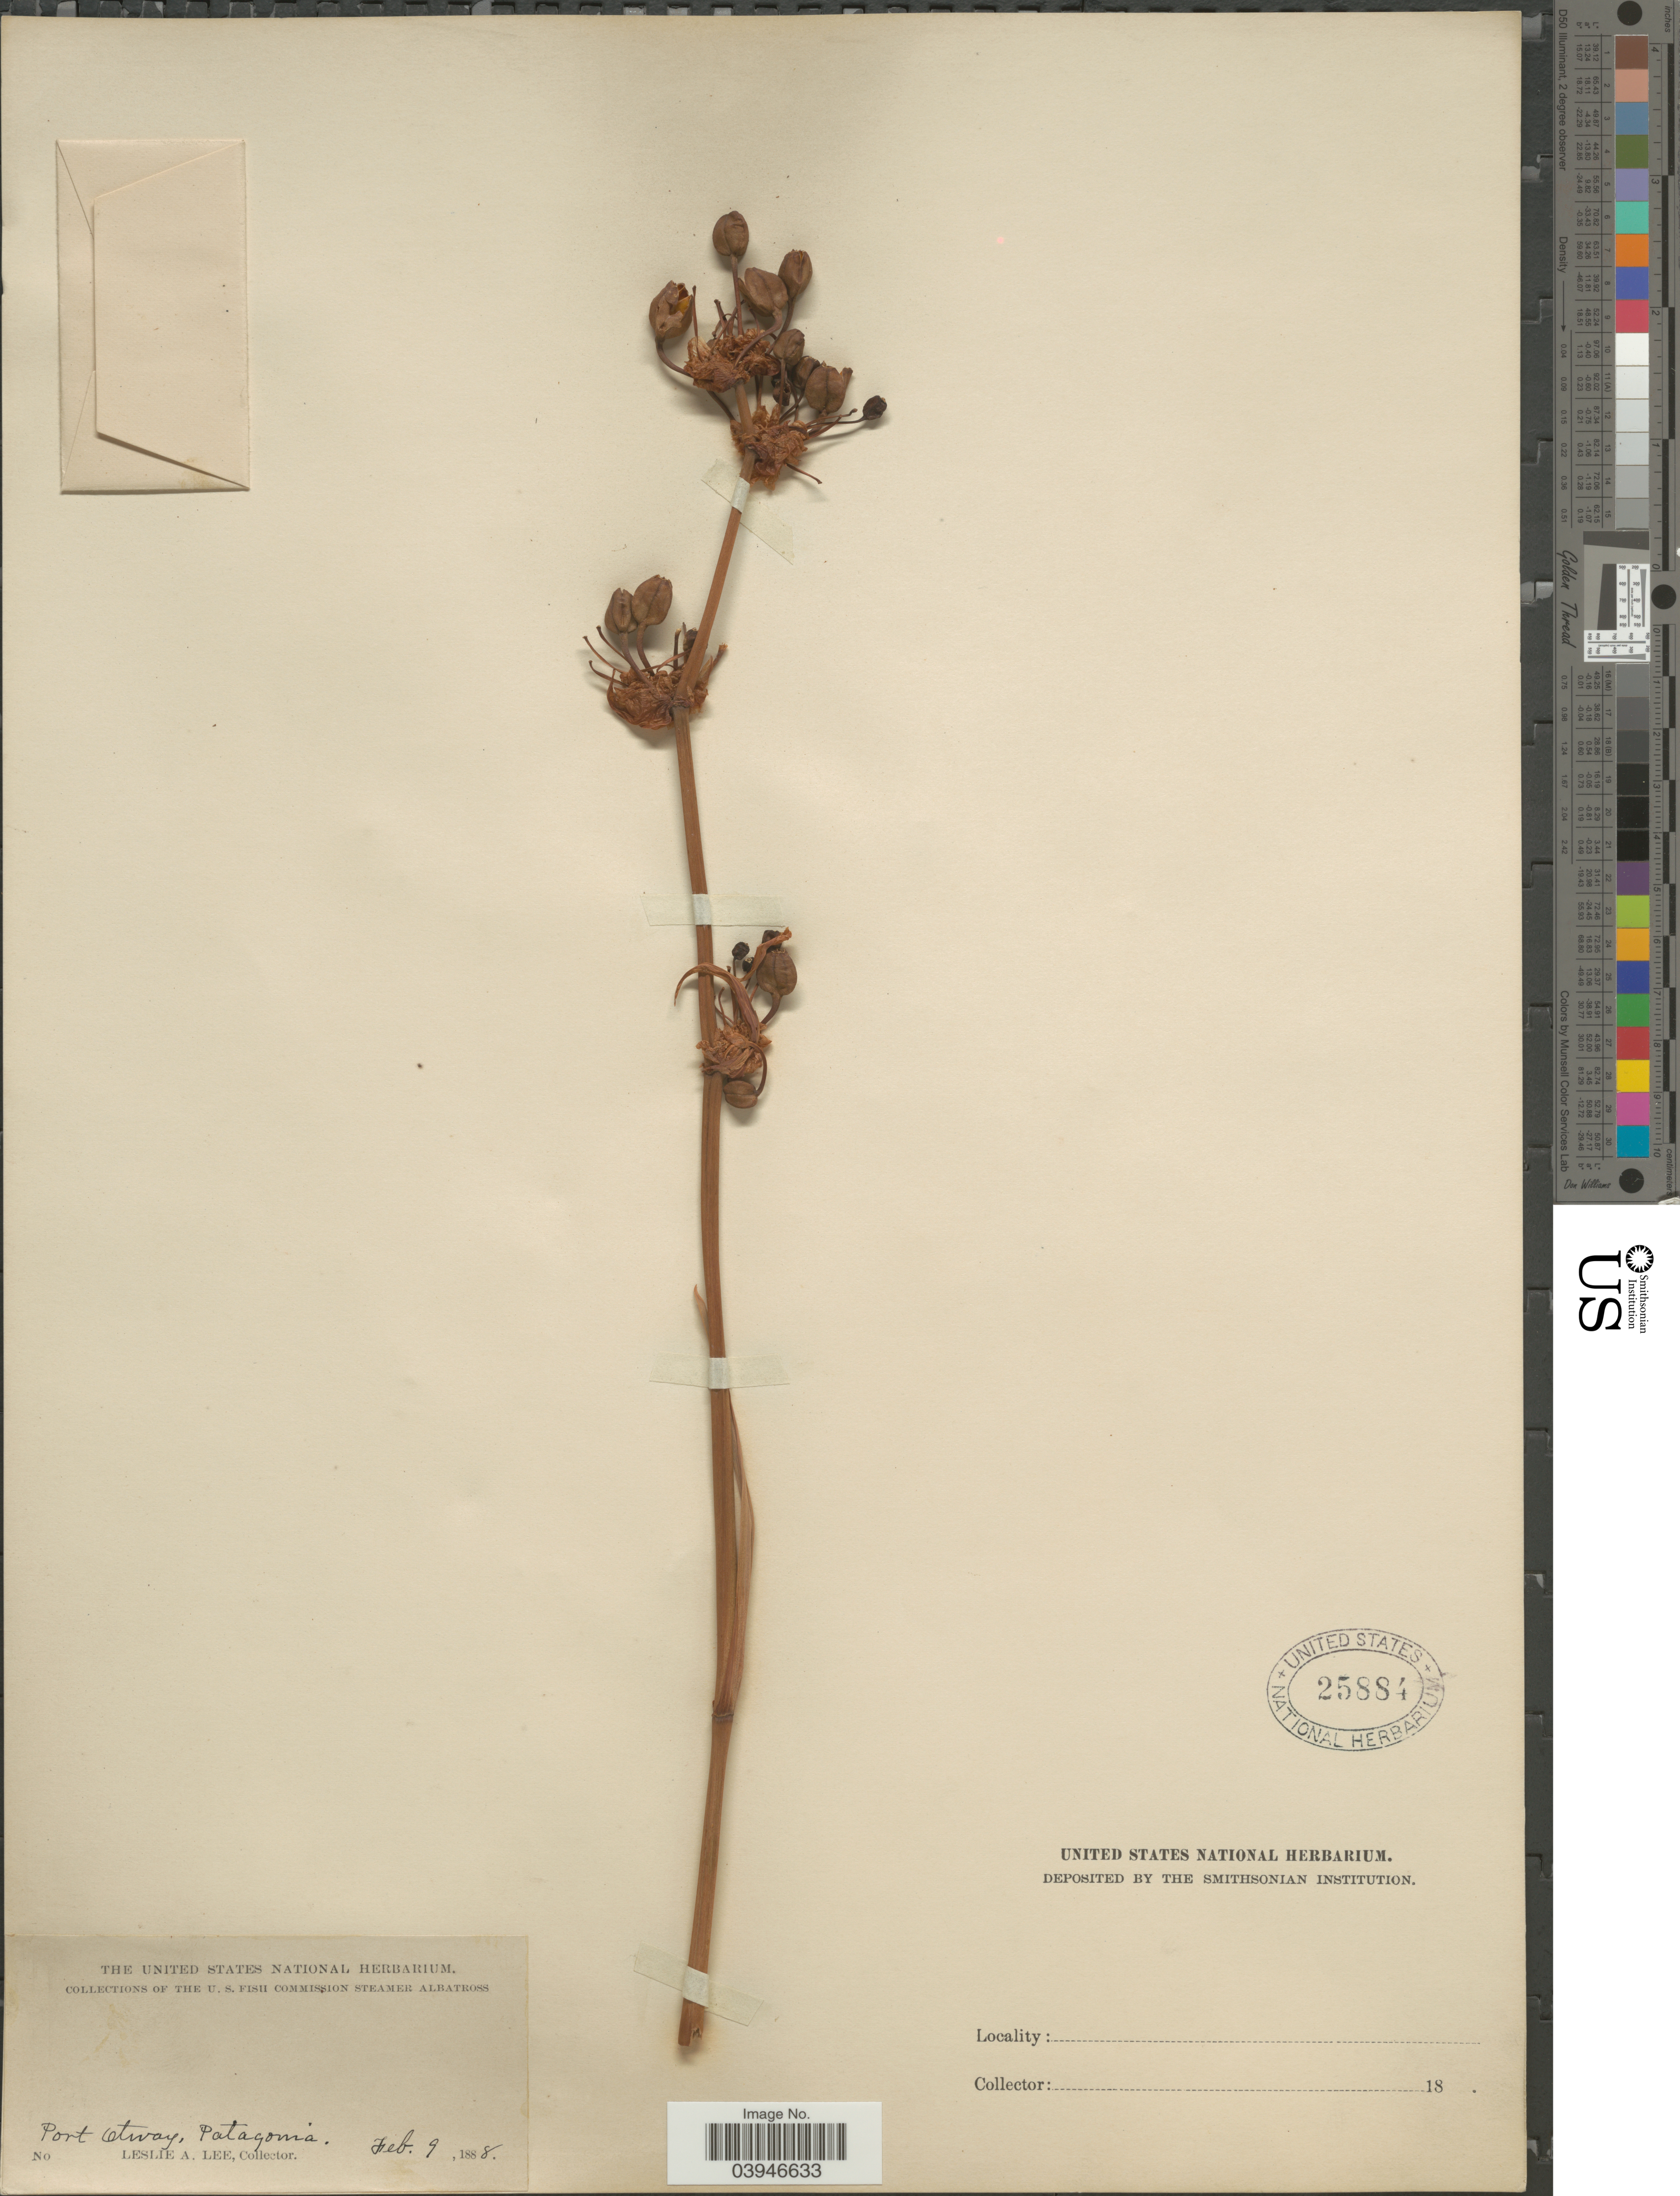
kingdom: Plantae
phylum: Tracheophyta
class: Liliopsida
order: Liliales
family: Liliaceae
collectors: L. Lee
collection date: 1888-02-09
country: Chile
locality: Port Otway, Patagonia.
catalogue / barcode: US 25884